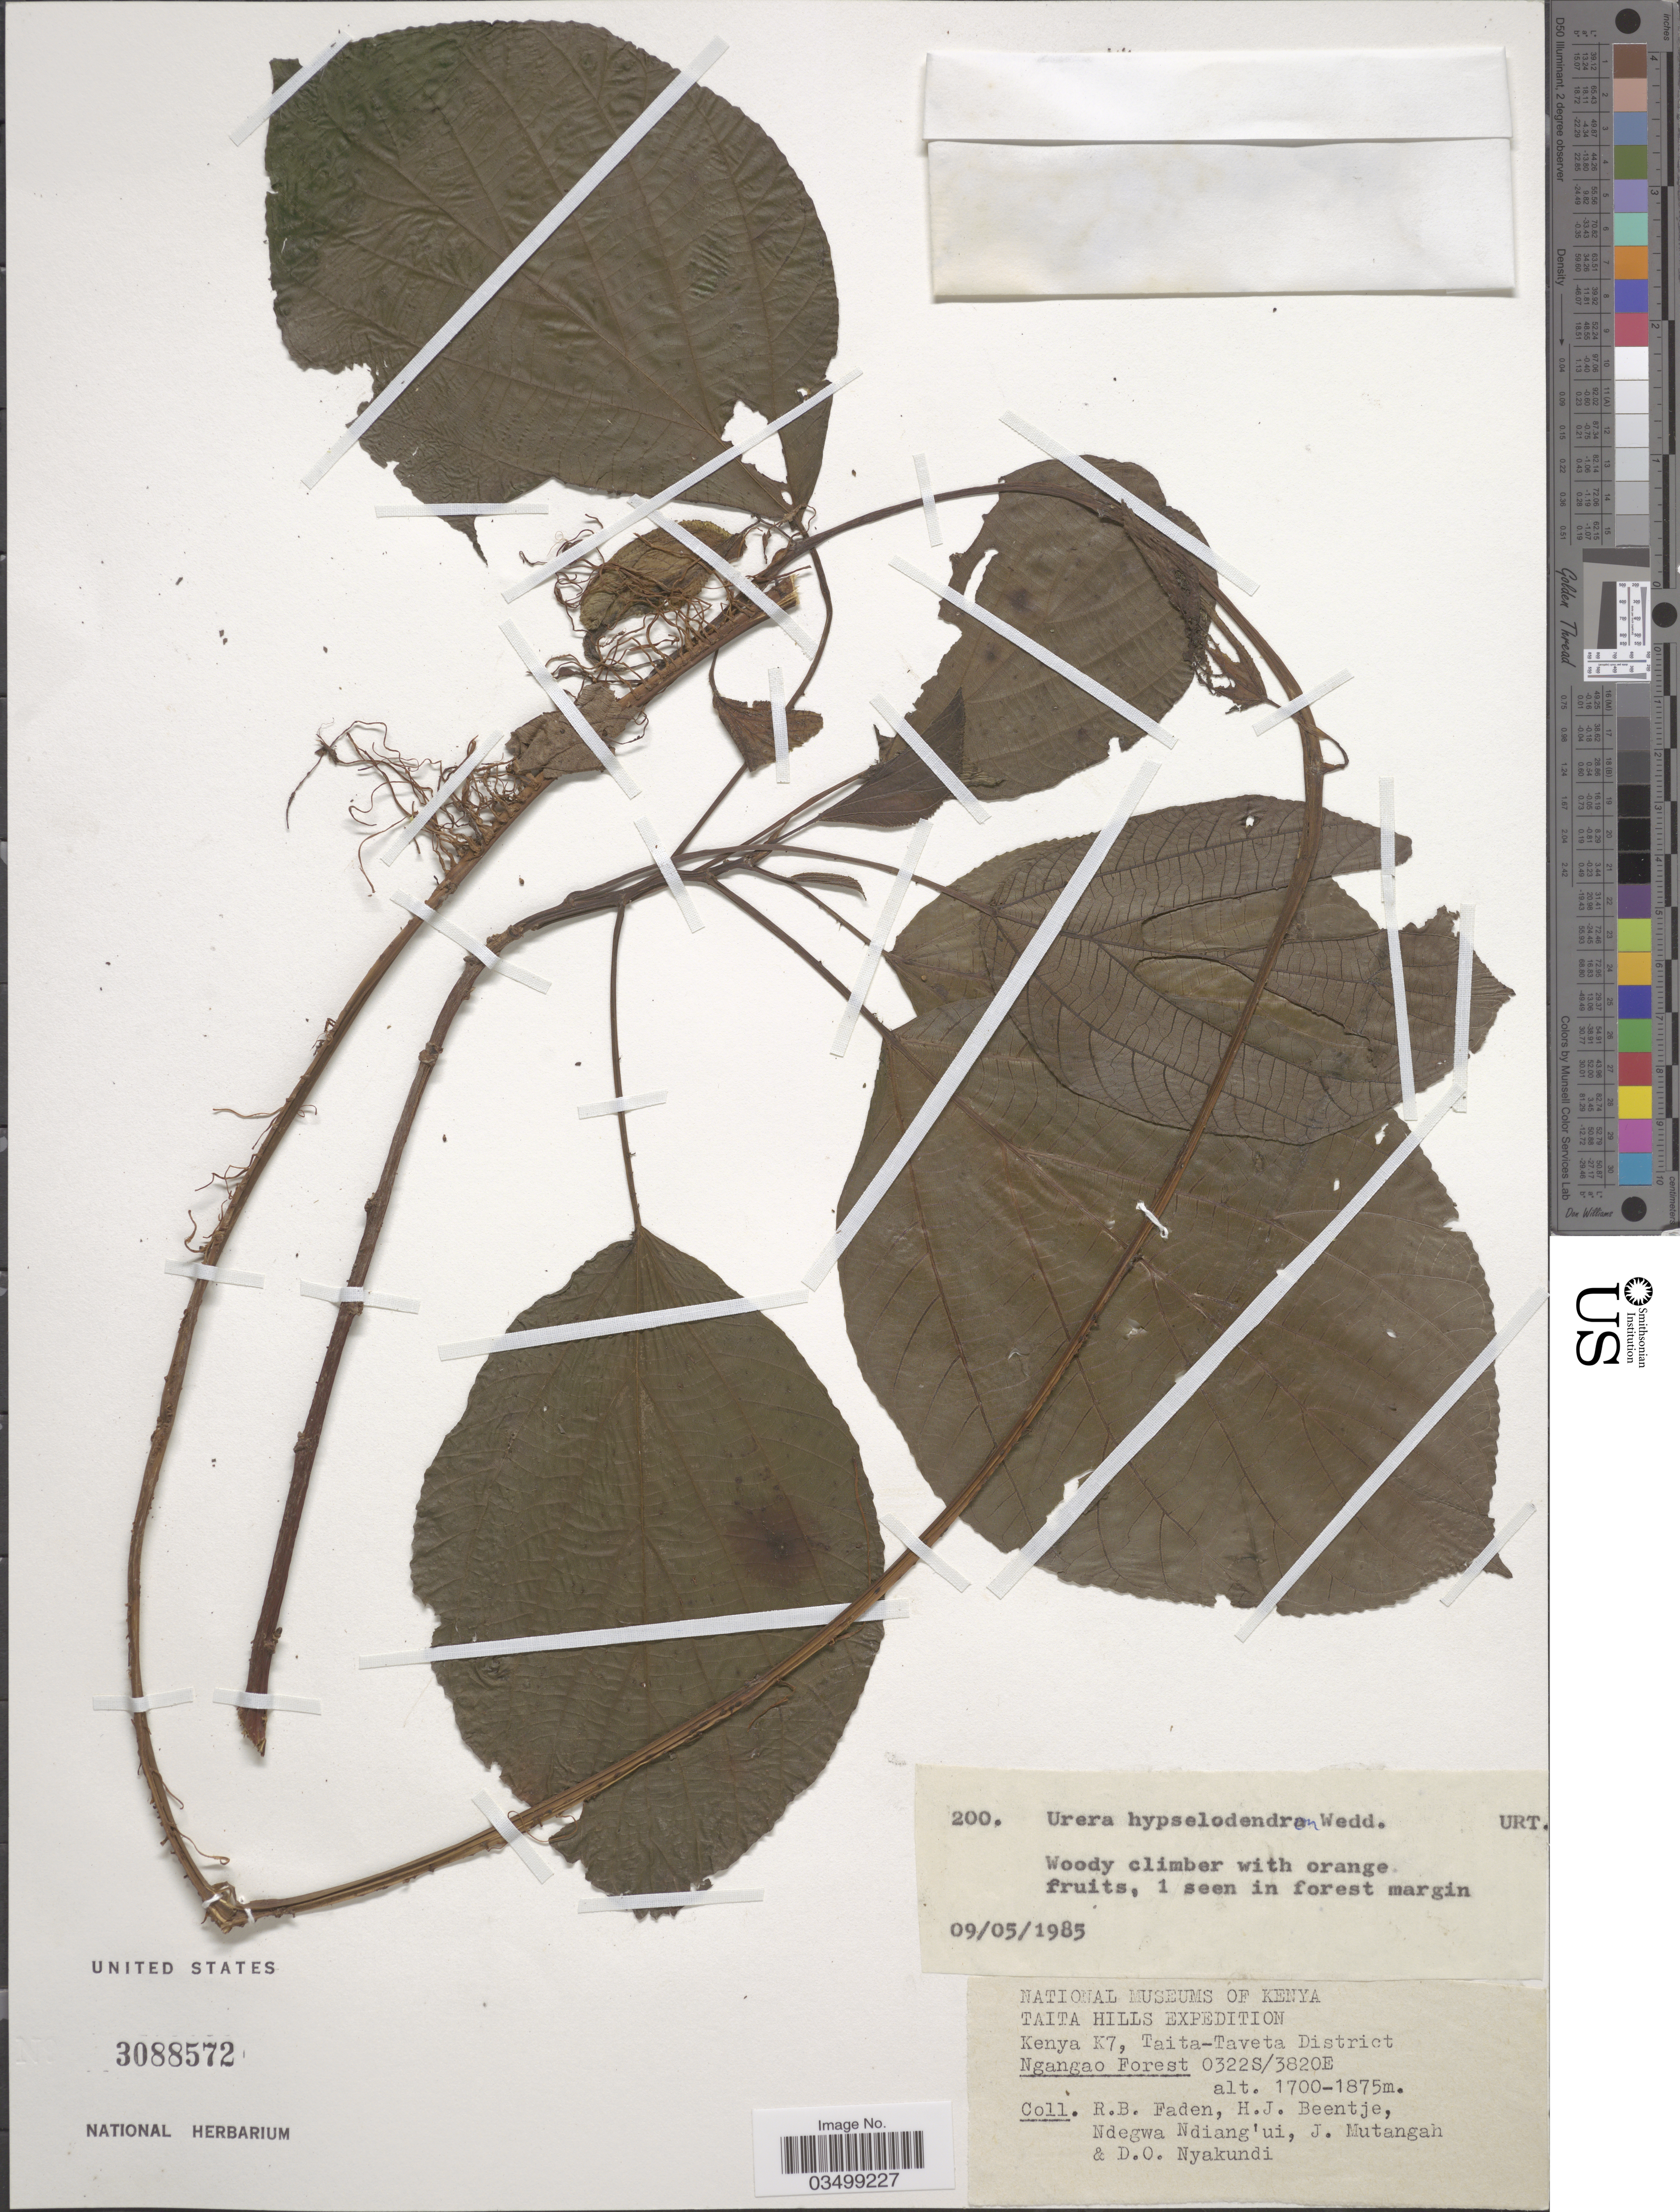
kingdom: Plantae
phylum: Tracheophyta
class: Magnoliopsida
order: Rosales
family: Urticaceae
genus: Scepocarpus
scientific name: Scepocarpus hypselodendron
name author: (Hochst. ex A. Rich.) T. Wells & A. K. Monro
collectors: R. B. Faden, H. J. Beentje, Ndegwa Ndiang'ui, J. Mutangah & D. Nyakundi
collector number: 200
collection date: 1985-05-09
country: Kenya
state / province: Taita Taveta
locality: Kenya K7, Taita-Taveta District. Ngangao Forest.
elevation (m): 1700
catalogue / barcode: US 3088572